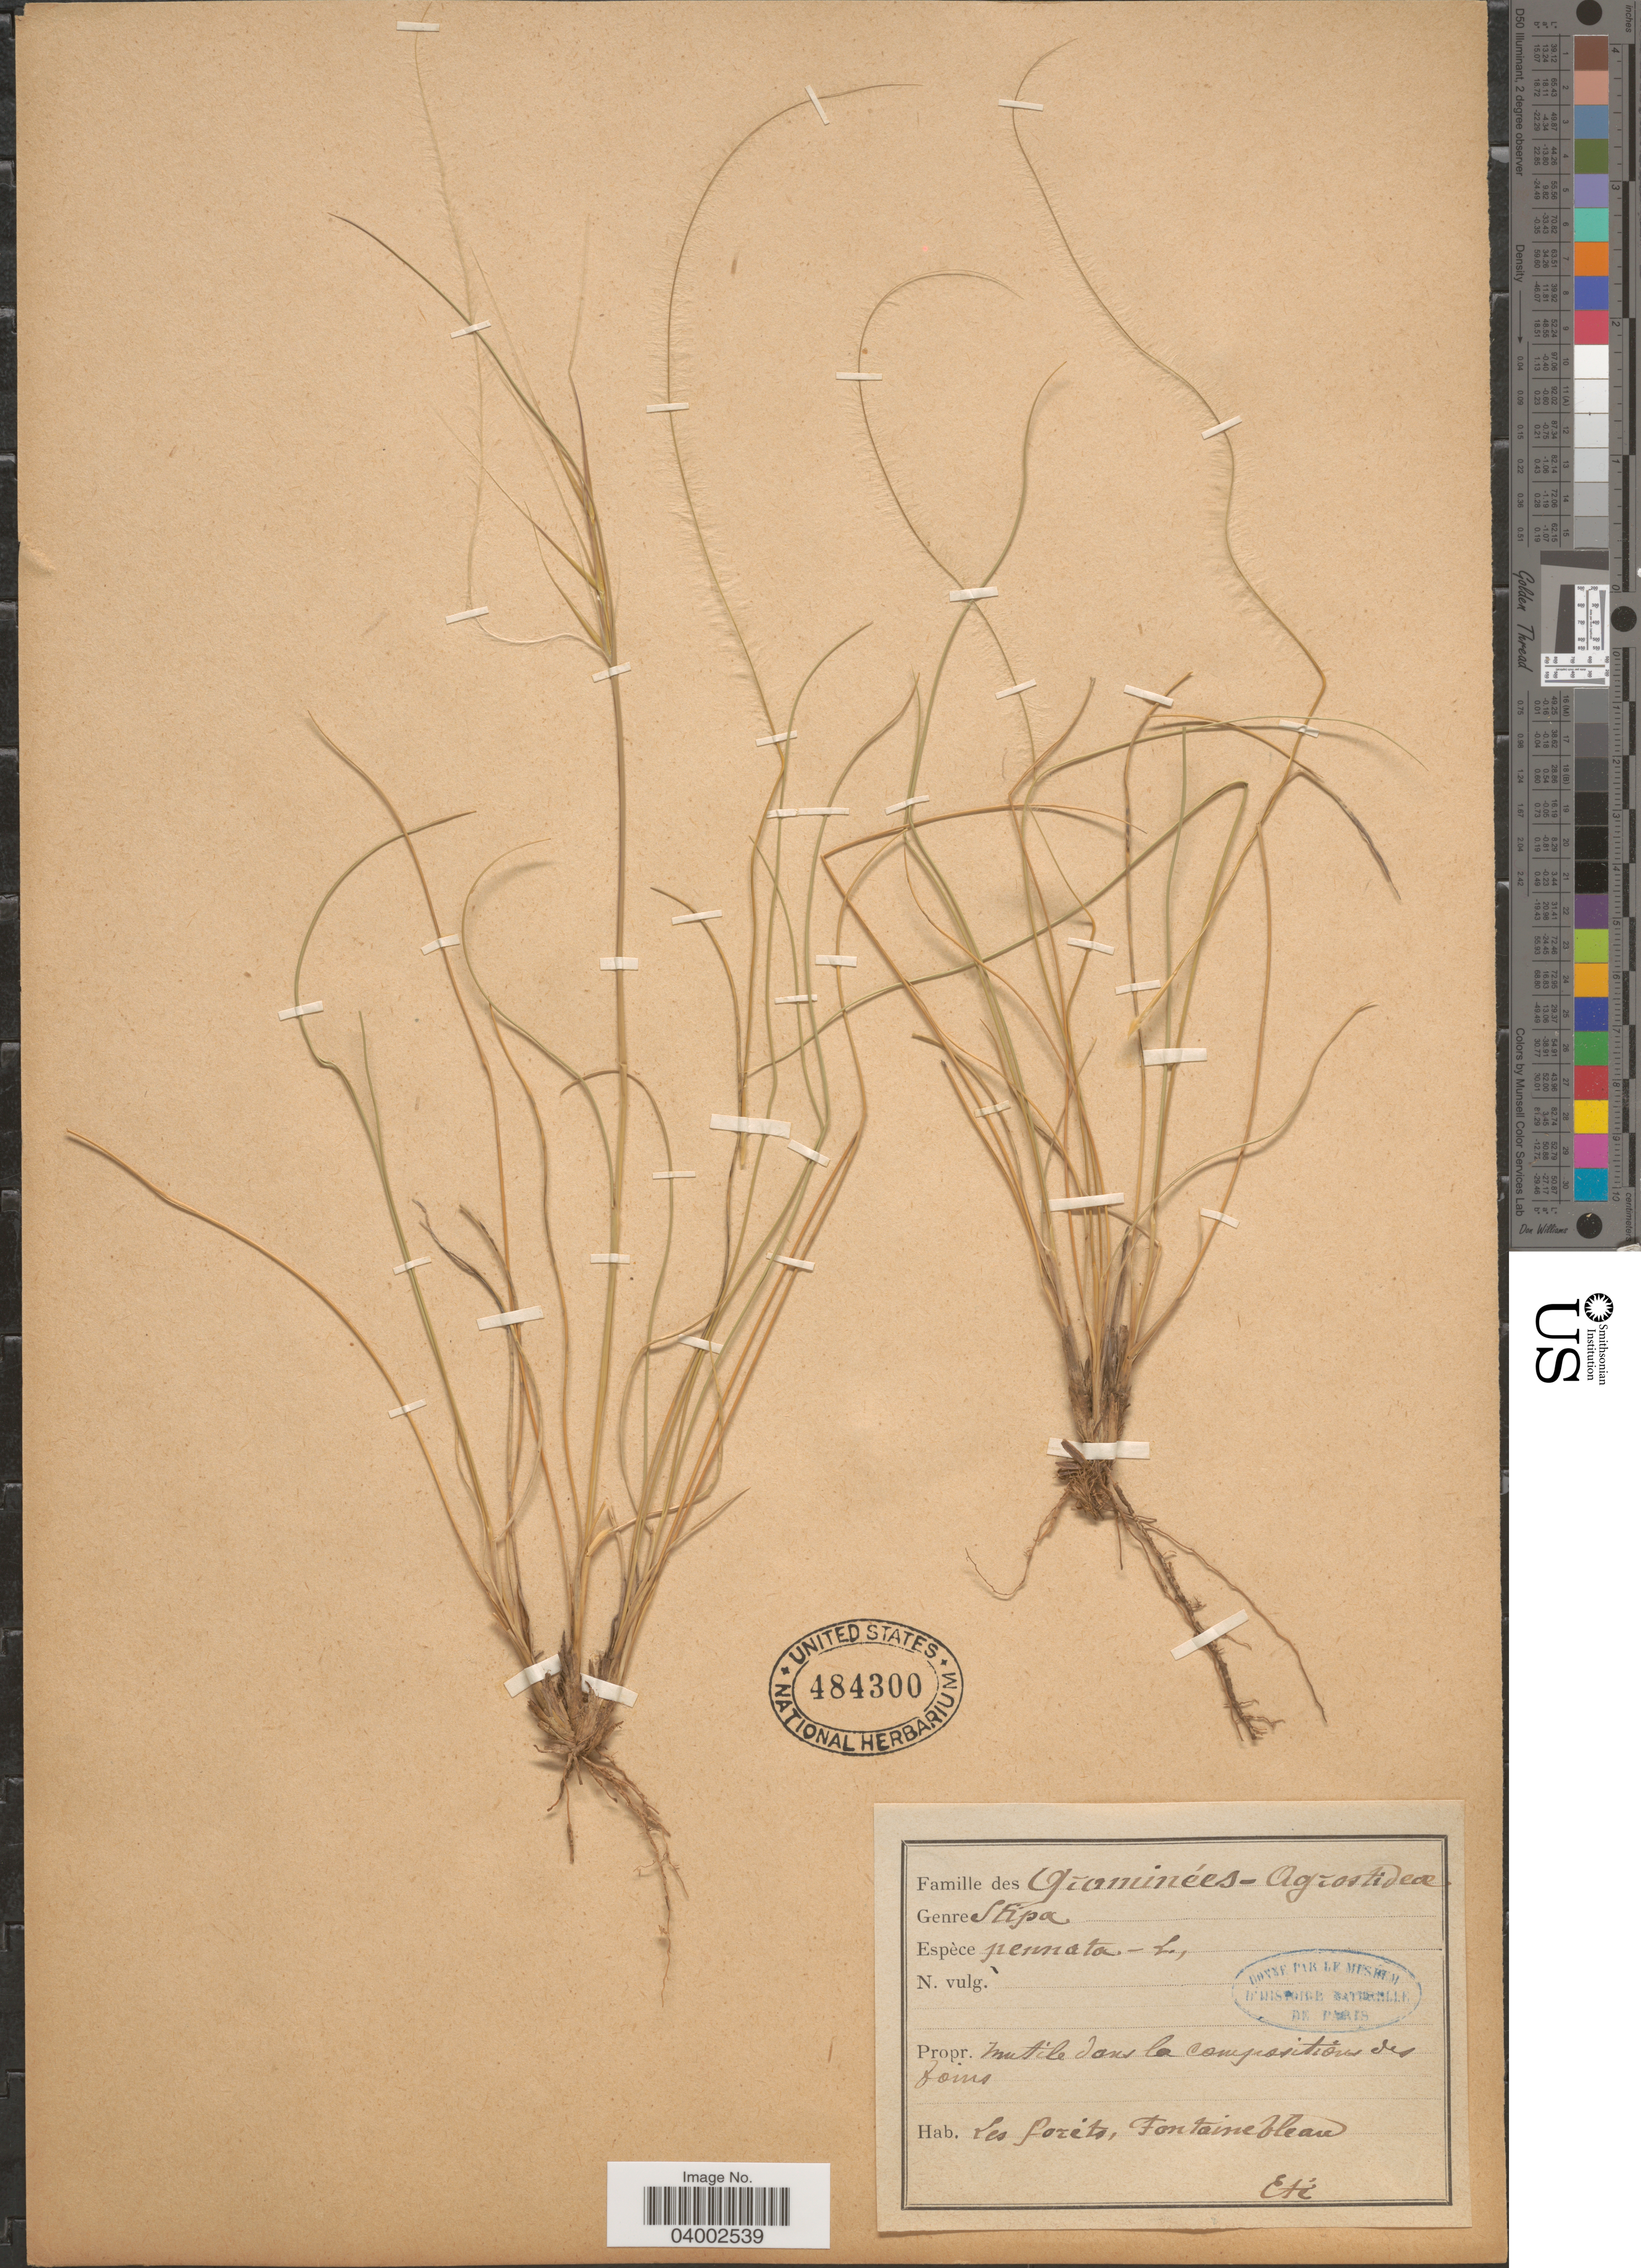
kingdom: Plantae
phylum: Tracheophyta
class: Liliopsida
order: Poales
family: Poaceae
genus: Stipa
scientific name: Stipa eriocaulis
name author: Borbás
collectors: Eté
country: France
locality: Les foréts, Fontainefleau.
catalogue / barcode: US 484300